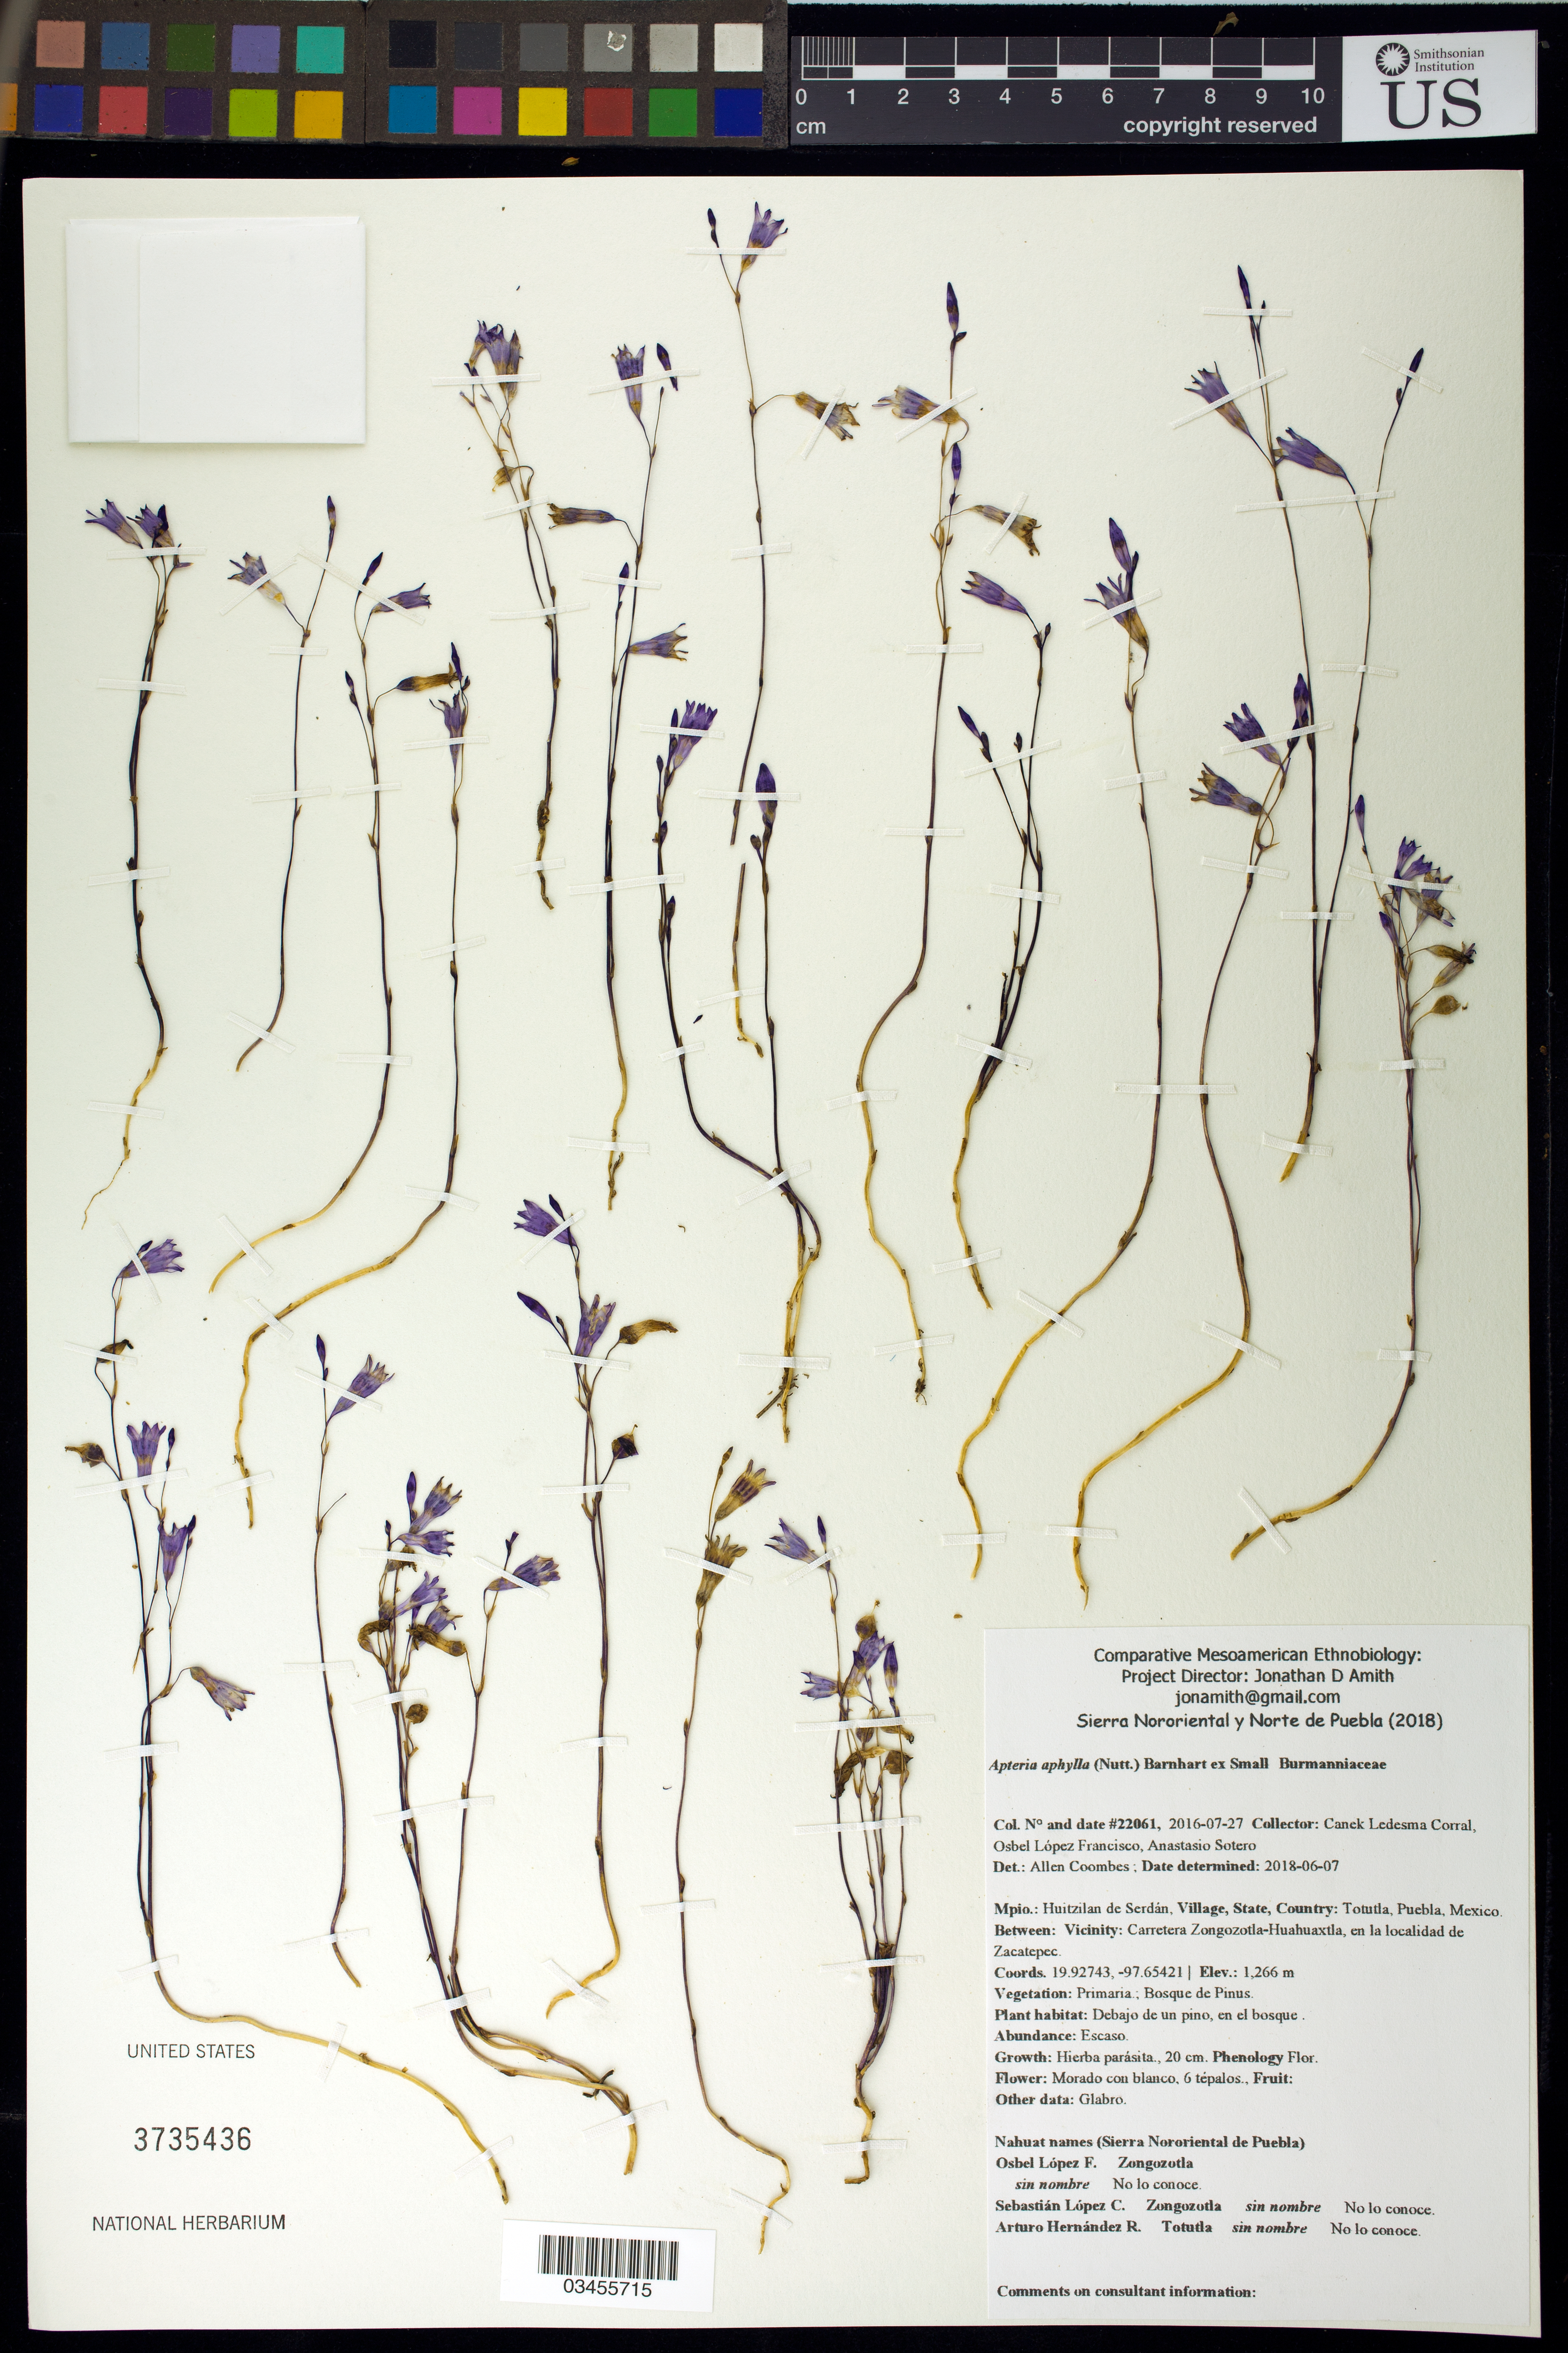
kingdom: Plantae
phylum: Tracheophyta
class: Liliopsida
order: Dioscoreales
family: Burmanniaceae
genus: Apteria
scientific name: Apteria aphylla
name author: (Nutt.) Barnhart ex Small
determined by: Coombes, Allen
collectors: Canek Ledesma C., O. López Francisco & A. Sotero H.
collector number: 22061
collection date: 2016-07-27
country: México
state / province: Puebla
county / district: Xochitlán de Vicente Suárez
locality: PUEBLO: Zacatepec; LOCALIDAD EXACTA: Carretera Zongozotla-Huahuaxtla, en la localidad de Zacatepec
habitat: Bosque de Pinus | Debajo de un pino, en el bosque.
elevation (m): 1266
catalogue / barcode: US 3735436